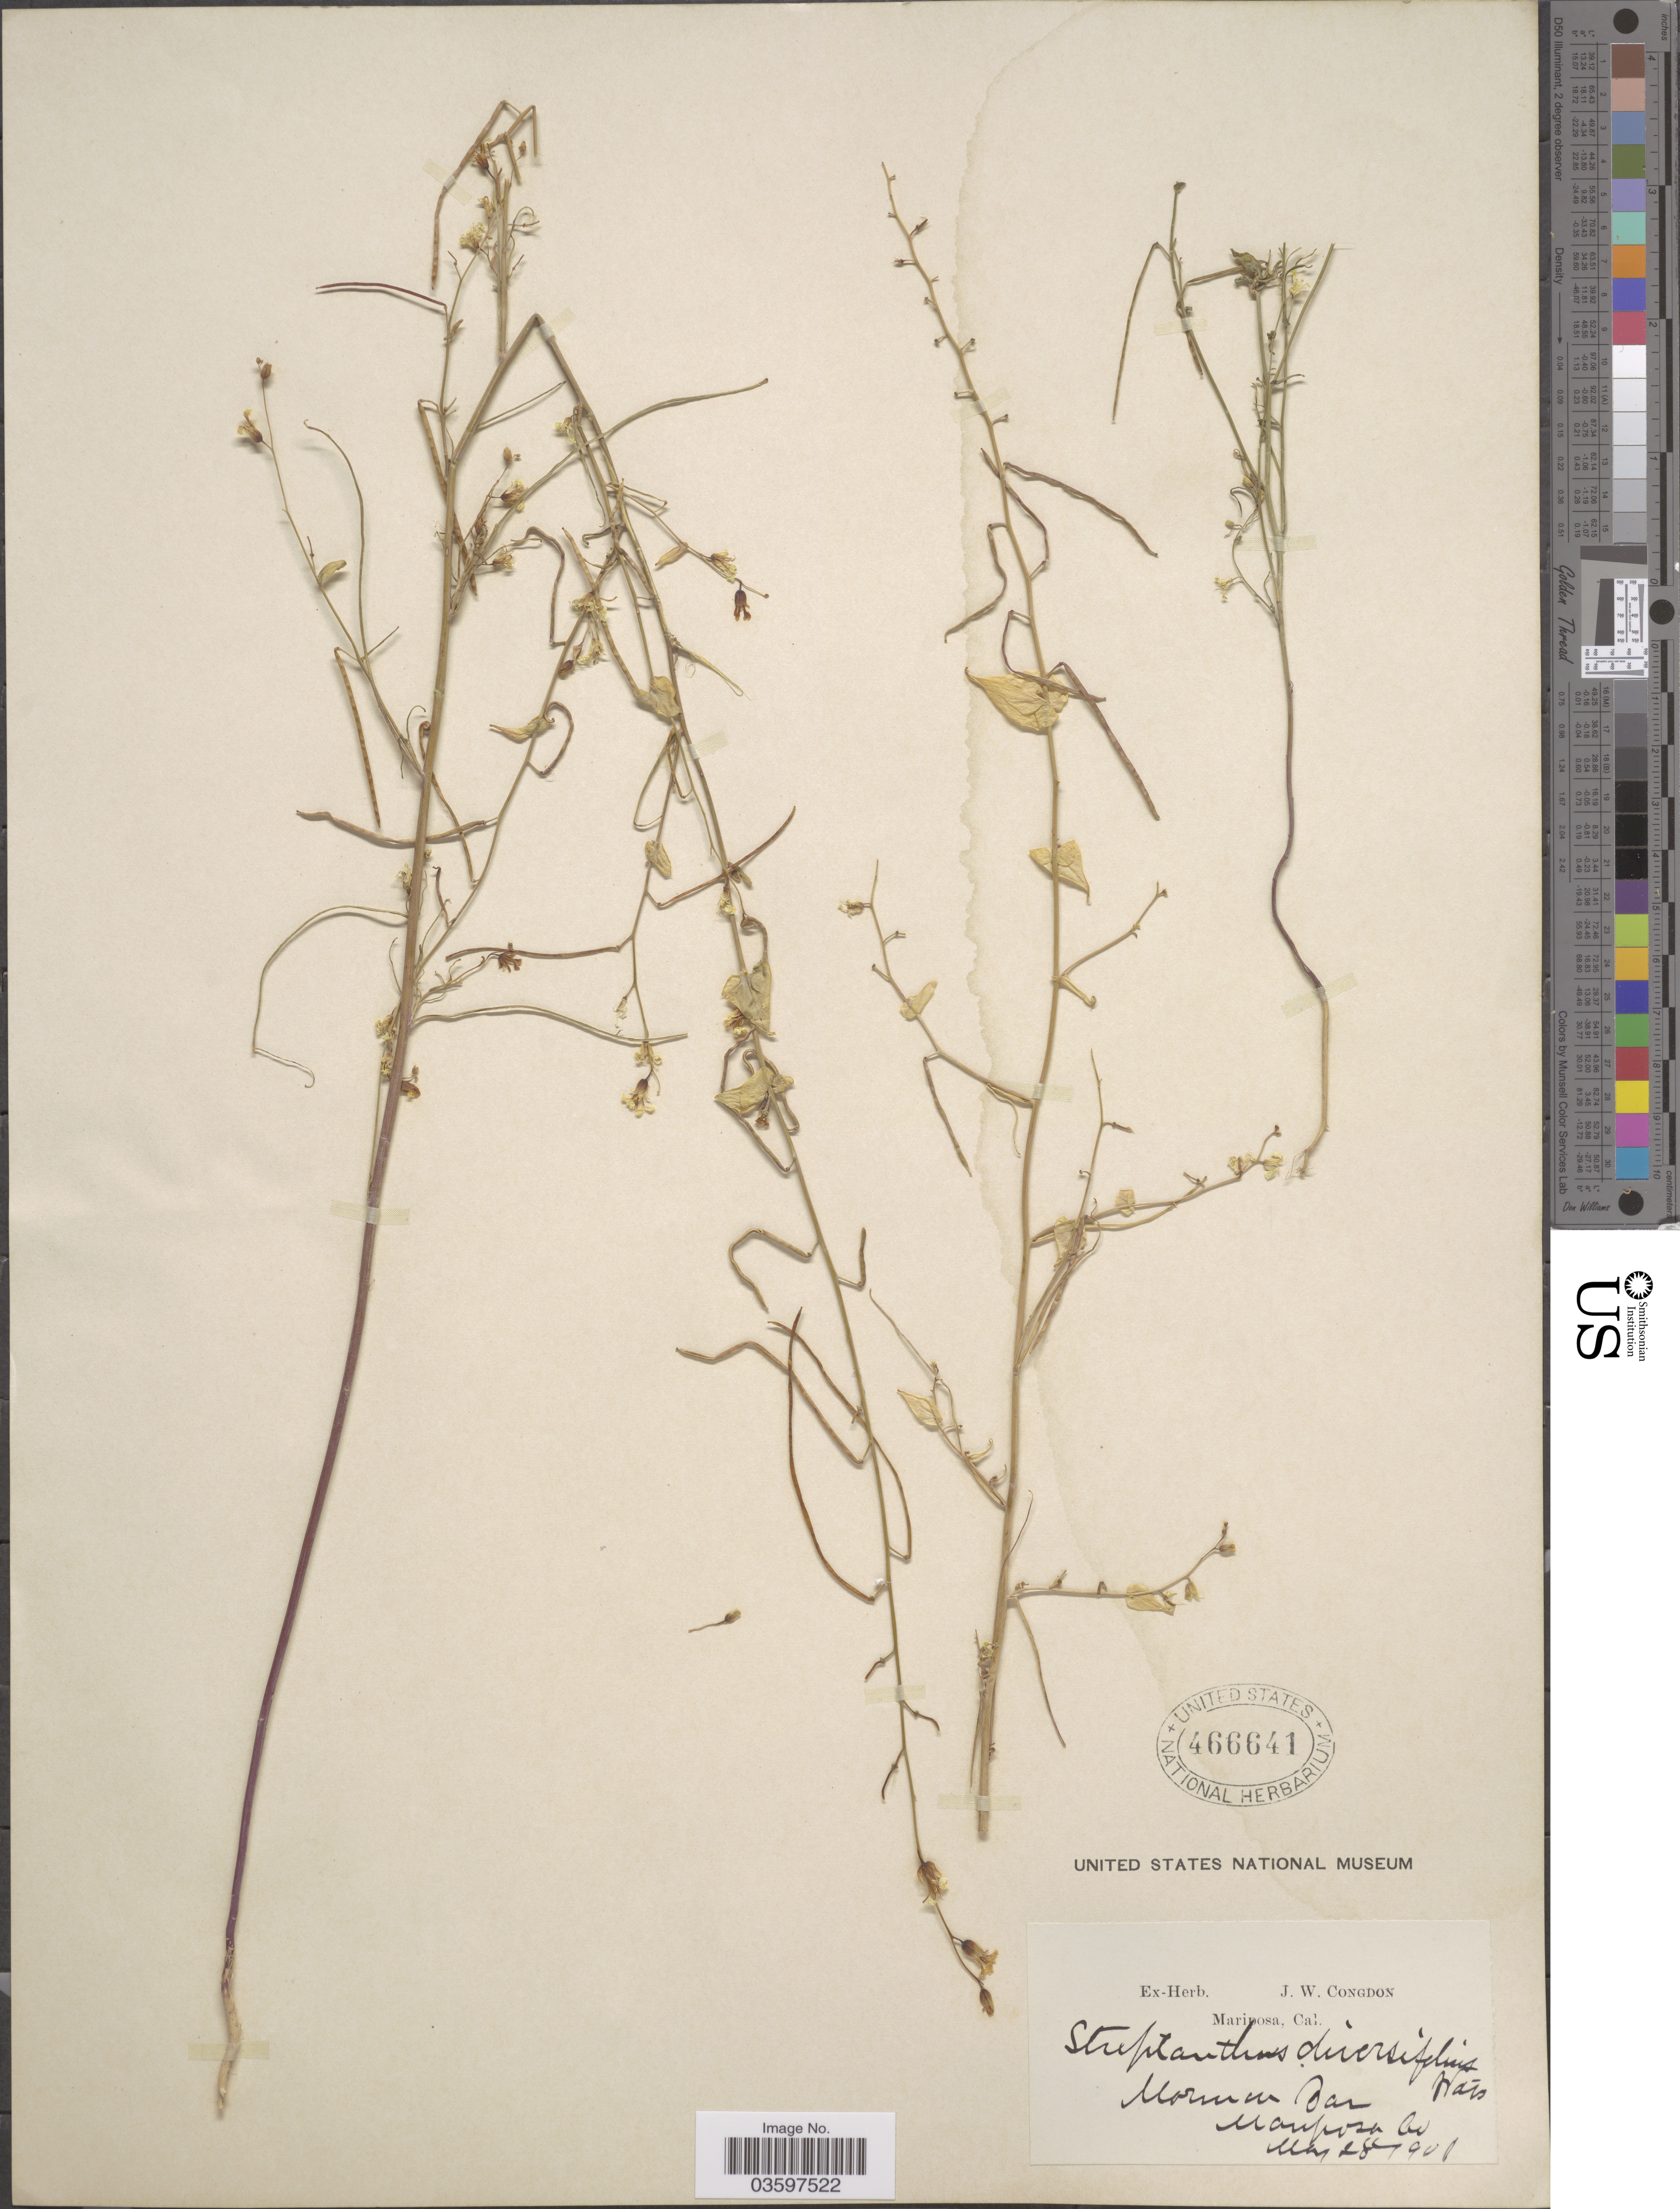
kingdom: Plantae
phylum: Tracheophyta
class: Magnoliopsida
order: Brassicales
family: Brassicaceae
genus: Streptanthus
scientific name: Streptanthus diversifolius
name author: S. Watson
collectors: ex herb. J. W. Congdon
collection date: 1901-05-28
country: United States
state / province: California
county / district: Mariposa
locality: Mormon Bar, Mariposa Co.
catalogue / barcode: US 466641